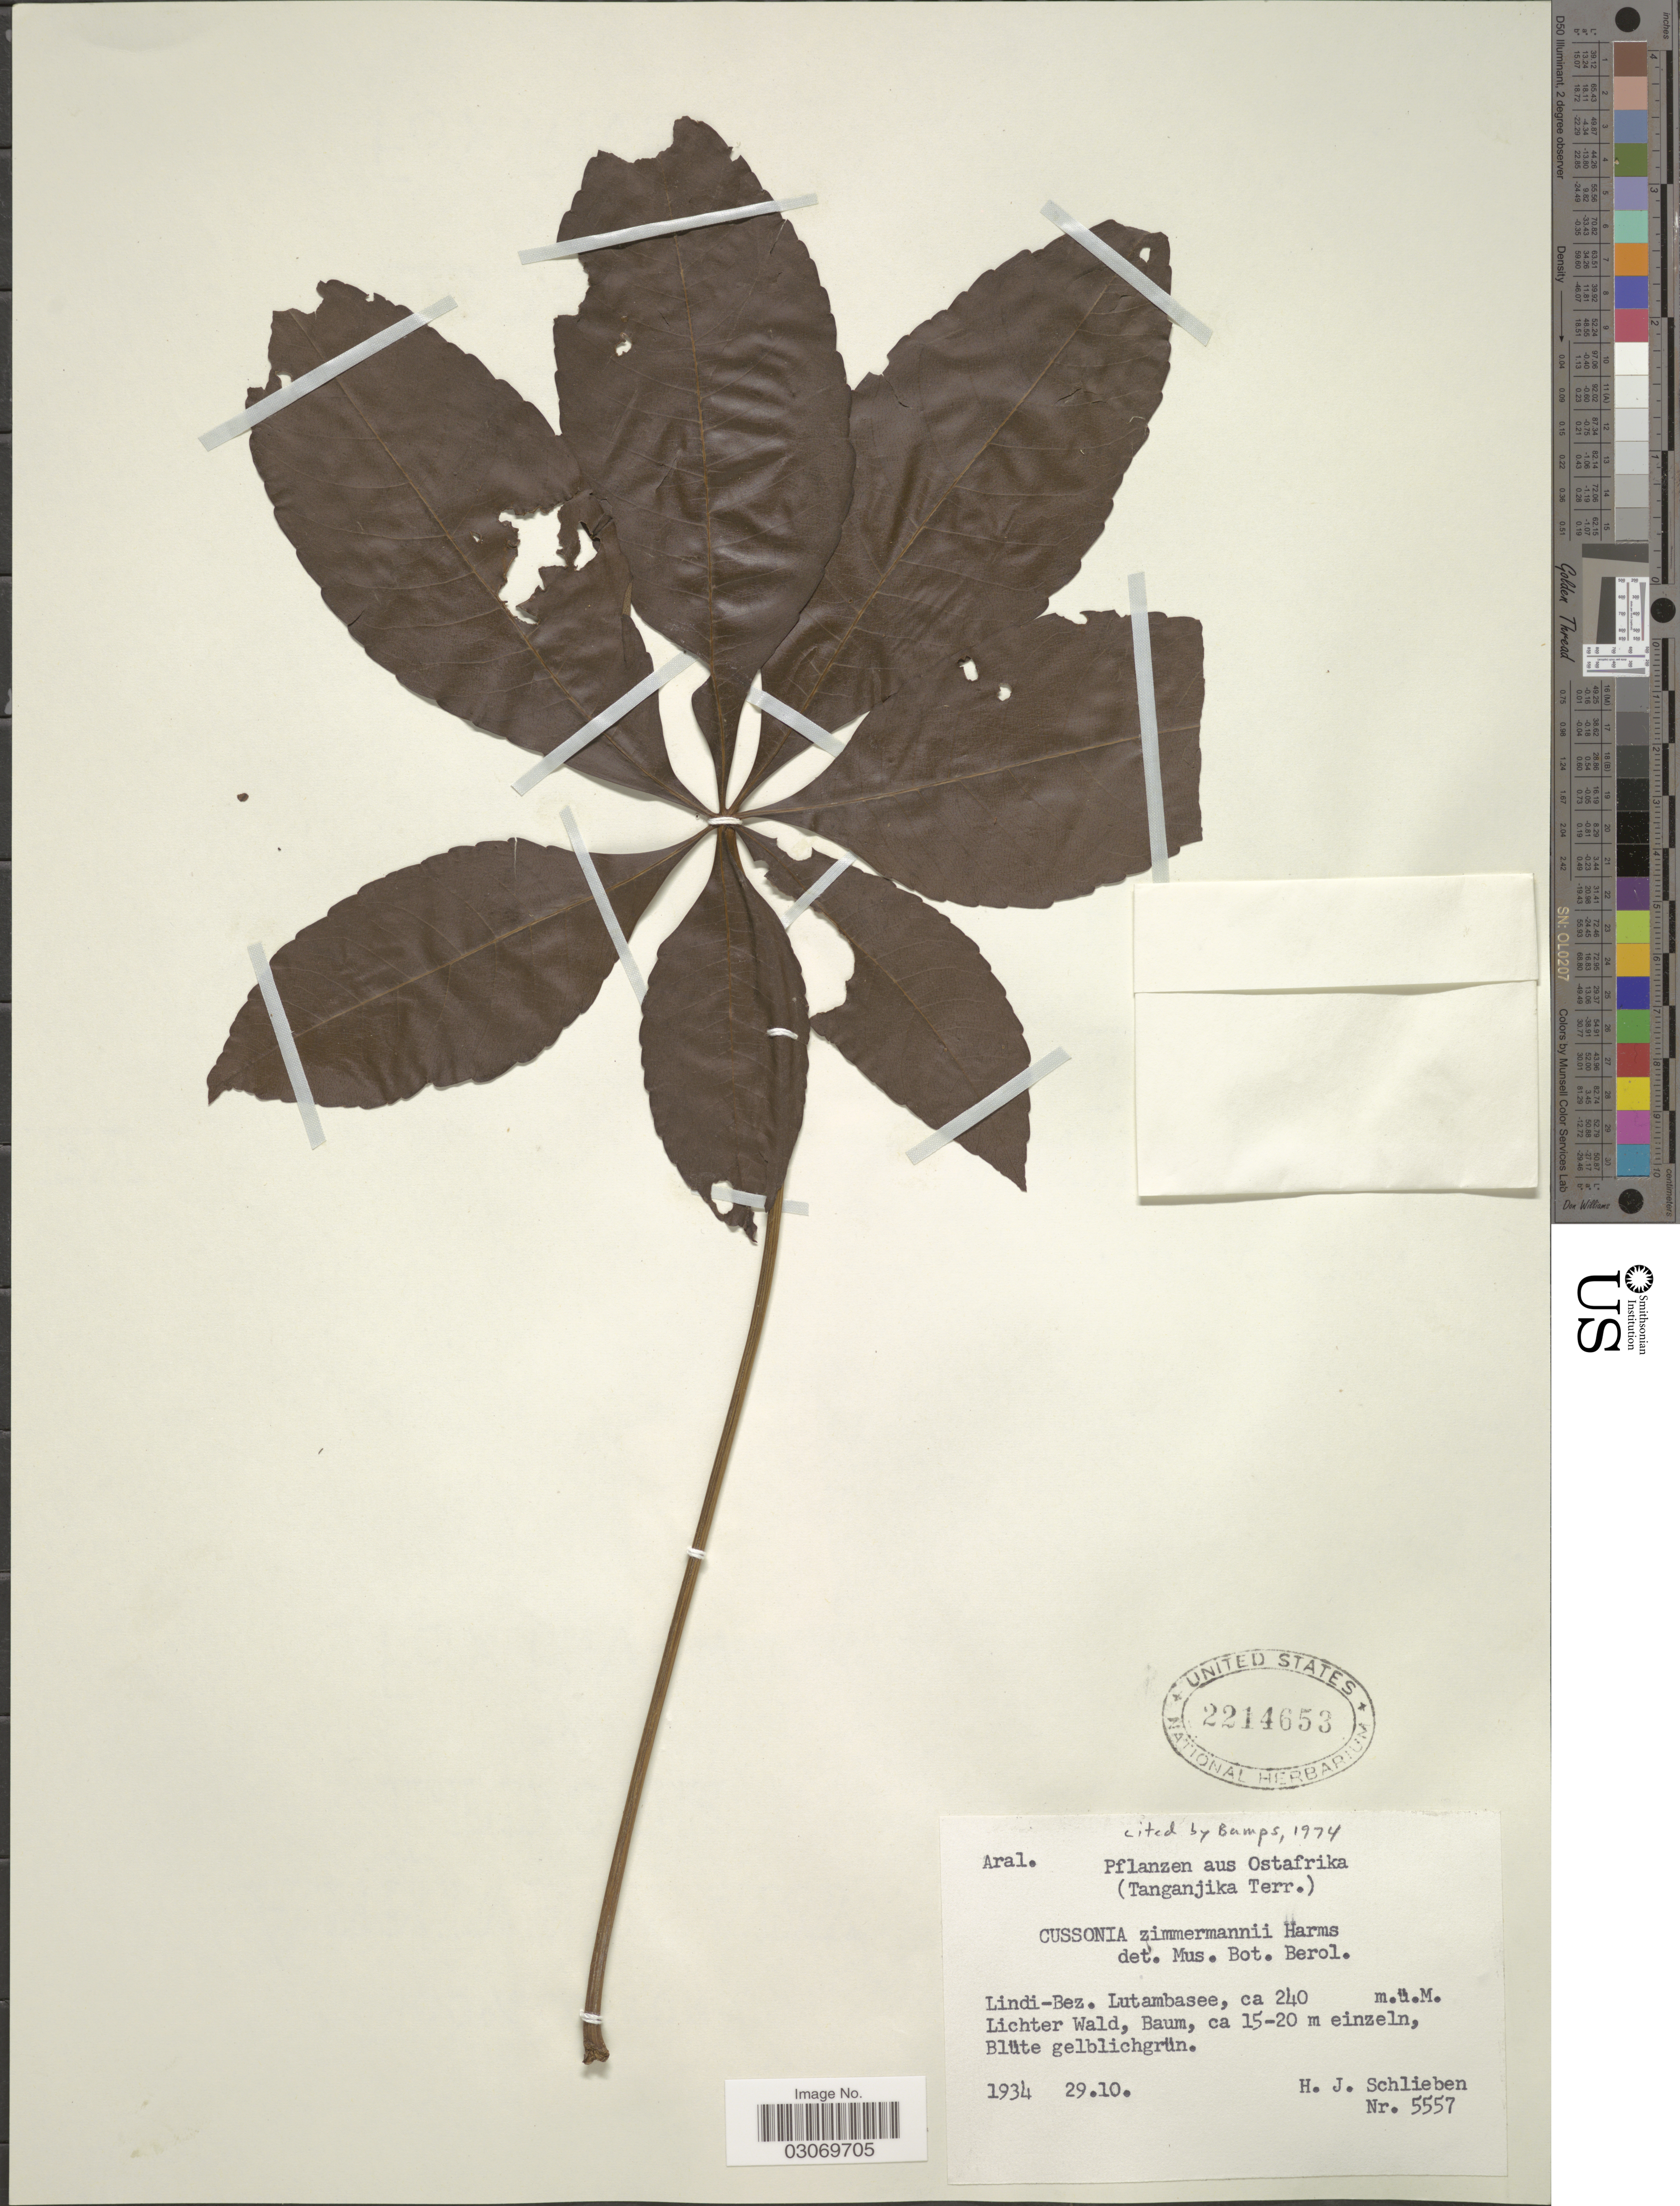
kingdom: Plantae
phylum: Tracheophyta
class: Magnoliopsida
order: Apiales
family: Araliaceae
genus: Cussonia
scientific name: Cussonia zimmermannii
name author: Harms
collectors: H. J. Schlieben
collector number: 5557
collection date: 1934-10-29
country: Tanzania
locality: Ostafrika (Tanganjika Terr.) Lindi-Bez. Lutambasee.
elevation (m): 240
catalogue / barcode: US 2214653